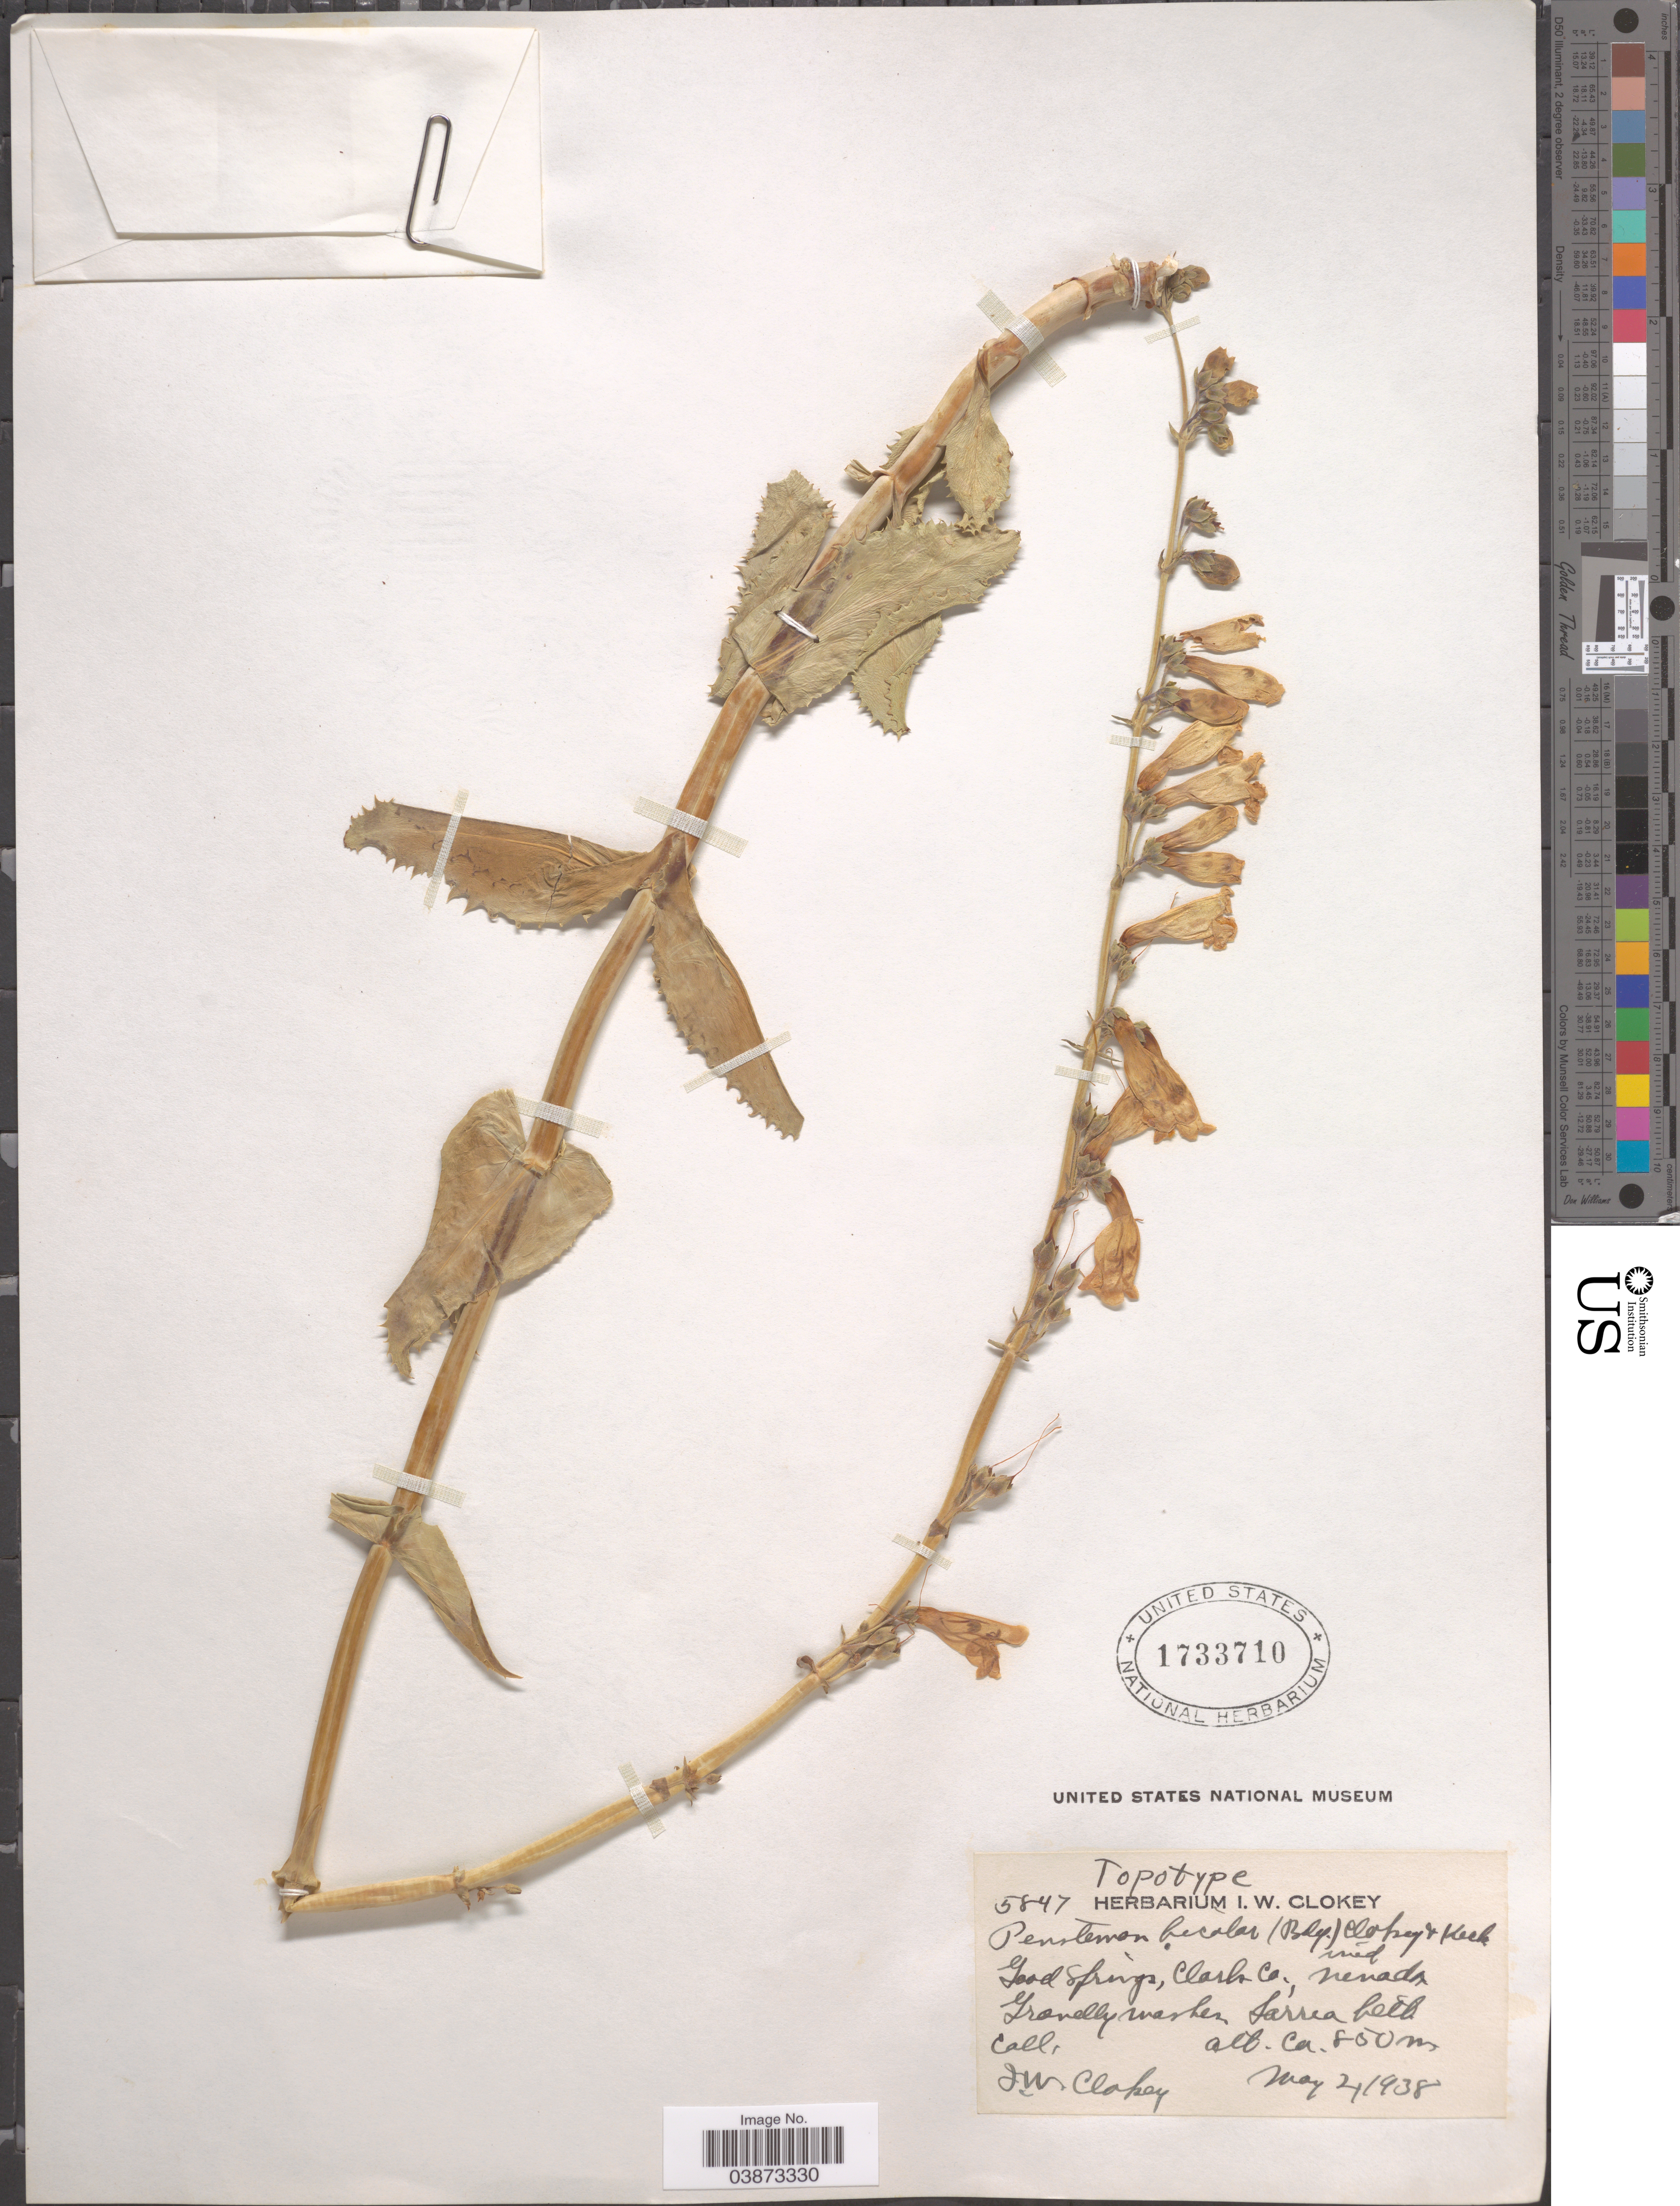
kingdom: Plantae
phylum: Tracheophyta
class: Magnoliopsida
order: Lamiales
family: Plantaginaceae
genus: Penstemon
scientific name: Penstemon bicolor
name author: (Brandegee) Clokey & D.D. Keck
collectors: I. W. Clokey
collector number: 5847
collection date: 1938-05-04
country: United States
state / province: Nevada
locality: Good Springs, Clark Co. Gravelly washes. Larrea belt.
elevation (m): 850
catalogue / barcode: US 1733710